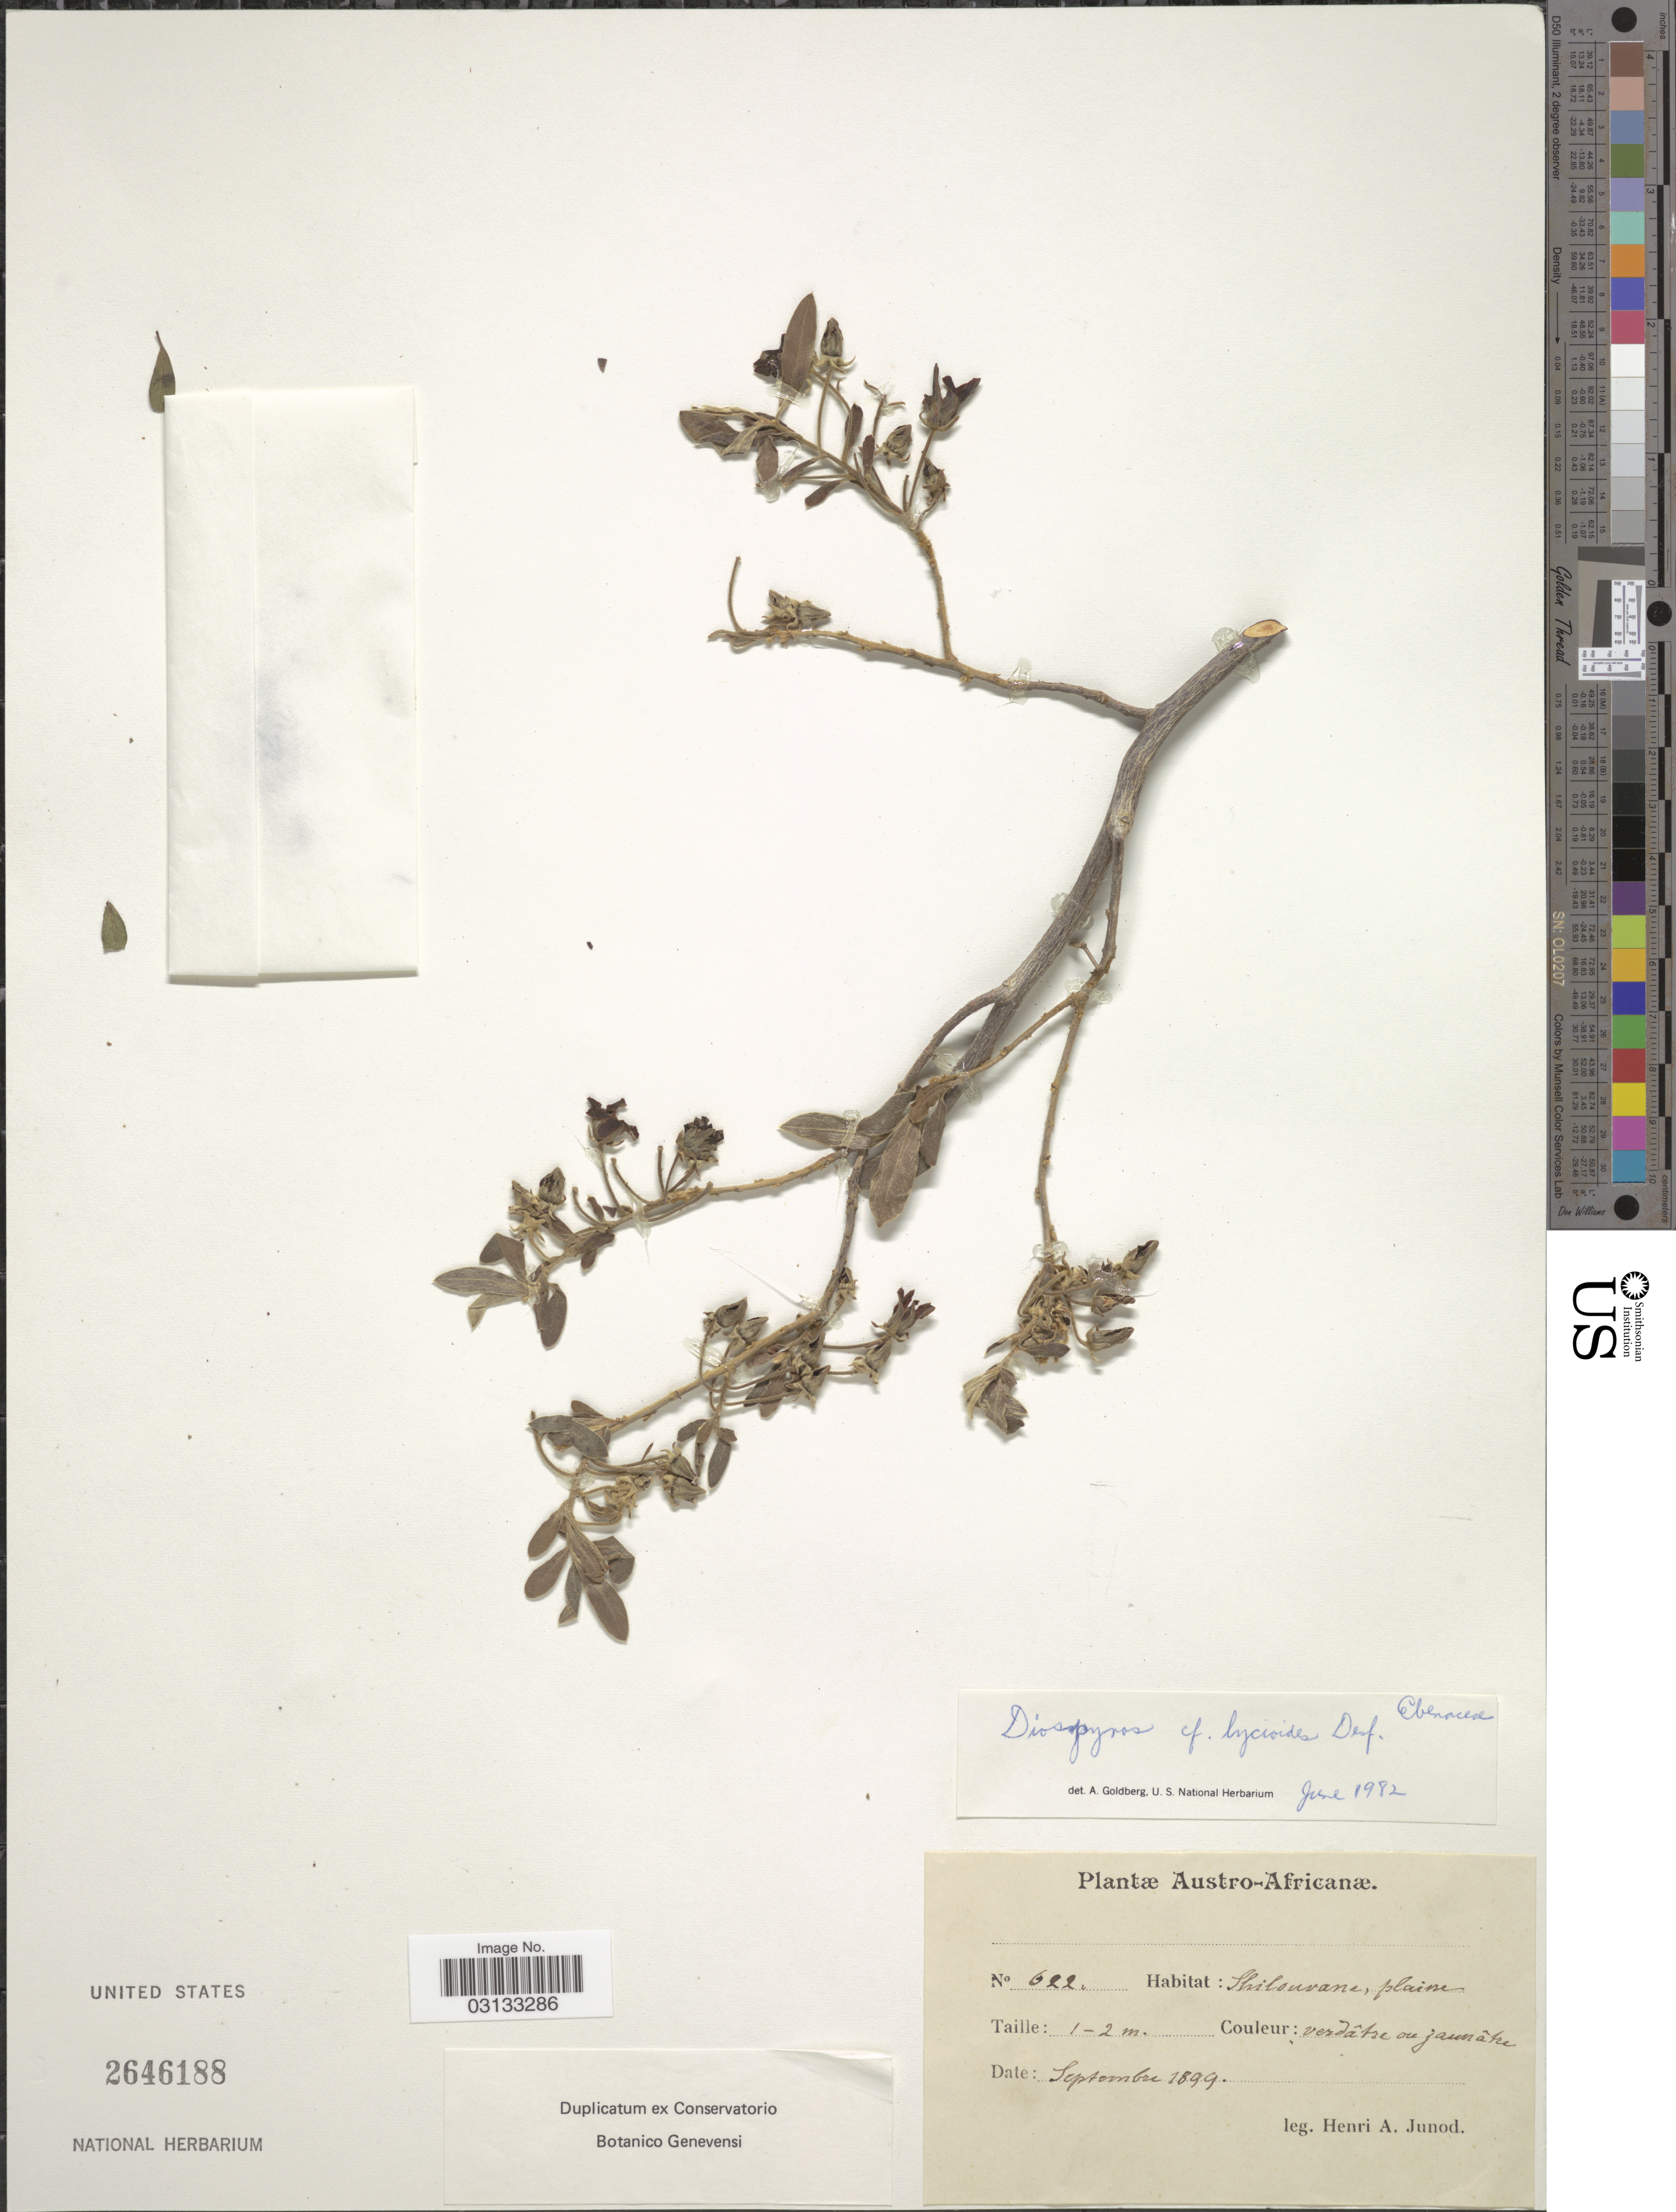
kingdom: Plantae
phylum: Tracheophyta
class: Magnoliopsida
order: Ericales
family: Ebenaceae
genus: Diospyros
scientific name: Diospyros lycioides subsp. lycioides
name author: Desf.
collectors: H. Junod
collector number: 622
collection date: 1899-09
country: South Africa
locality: Austro-Africanæ, Shilouvane.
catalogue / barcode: US 2646188